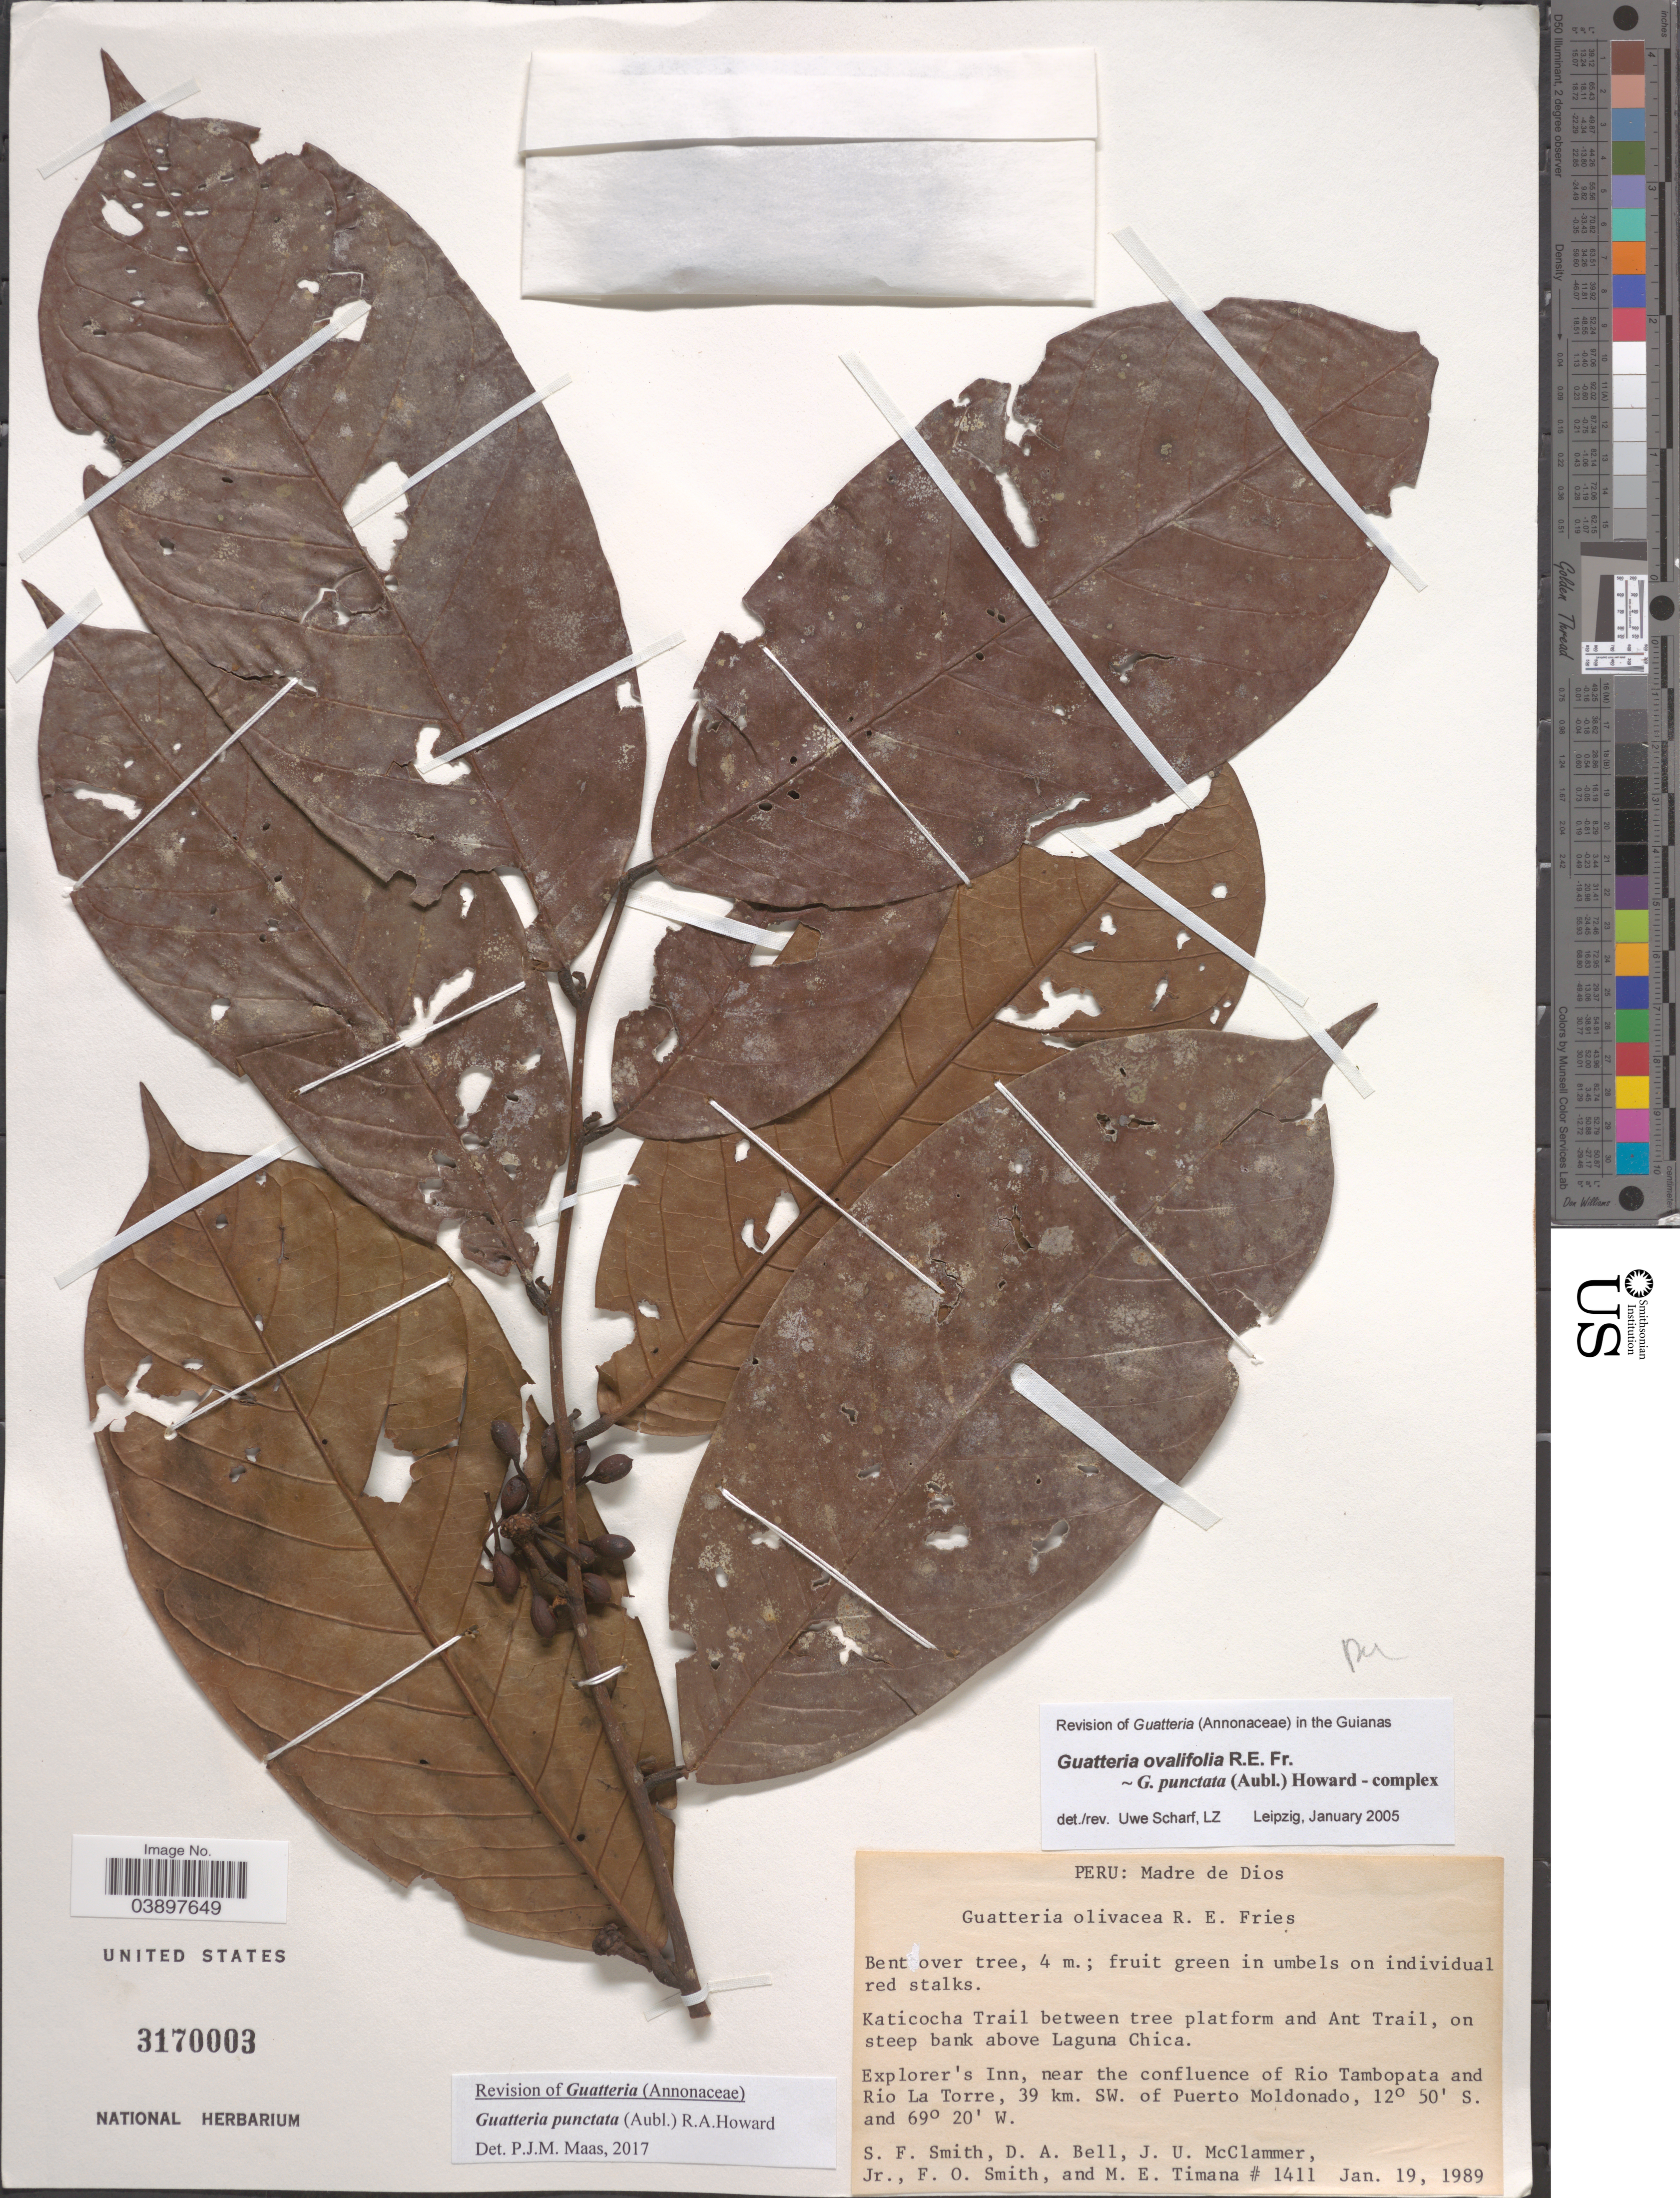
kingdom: Plantae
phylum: Tracheophyta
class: Magnoliopsida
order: Magnoliales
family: Annonaceae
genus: Guatteria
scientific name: Guatteria punctata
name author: (Aubl.) R.A. Howard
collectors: S.F. Smith, D. A. Bell, J. McClammer Jr. & F. Smith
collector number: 1411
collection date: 1989-01-19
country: Peru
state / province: Madre de Dios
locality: Katicocha Trail between three platform and Ant Trail, on steep bank above Laguna Chica. Explorer's Inn, near the confluence of Rio Tambopata and Rio La Torre, 39 km. SW. of Puerto Moldonado.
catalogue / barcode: US 3170003